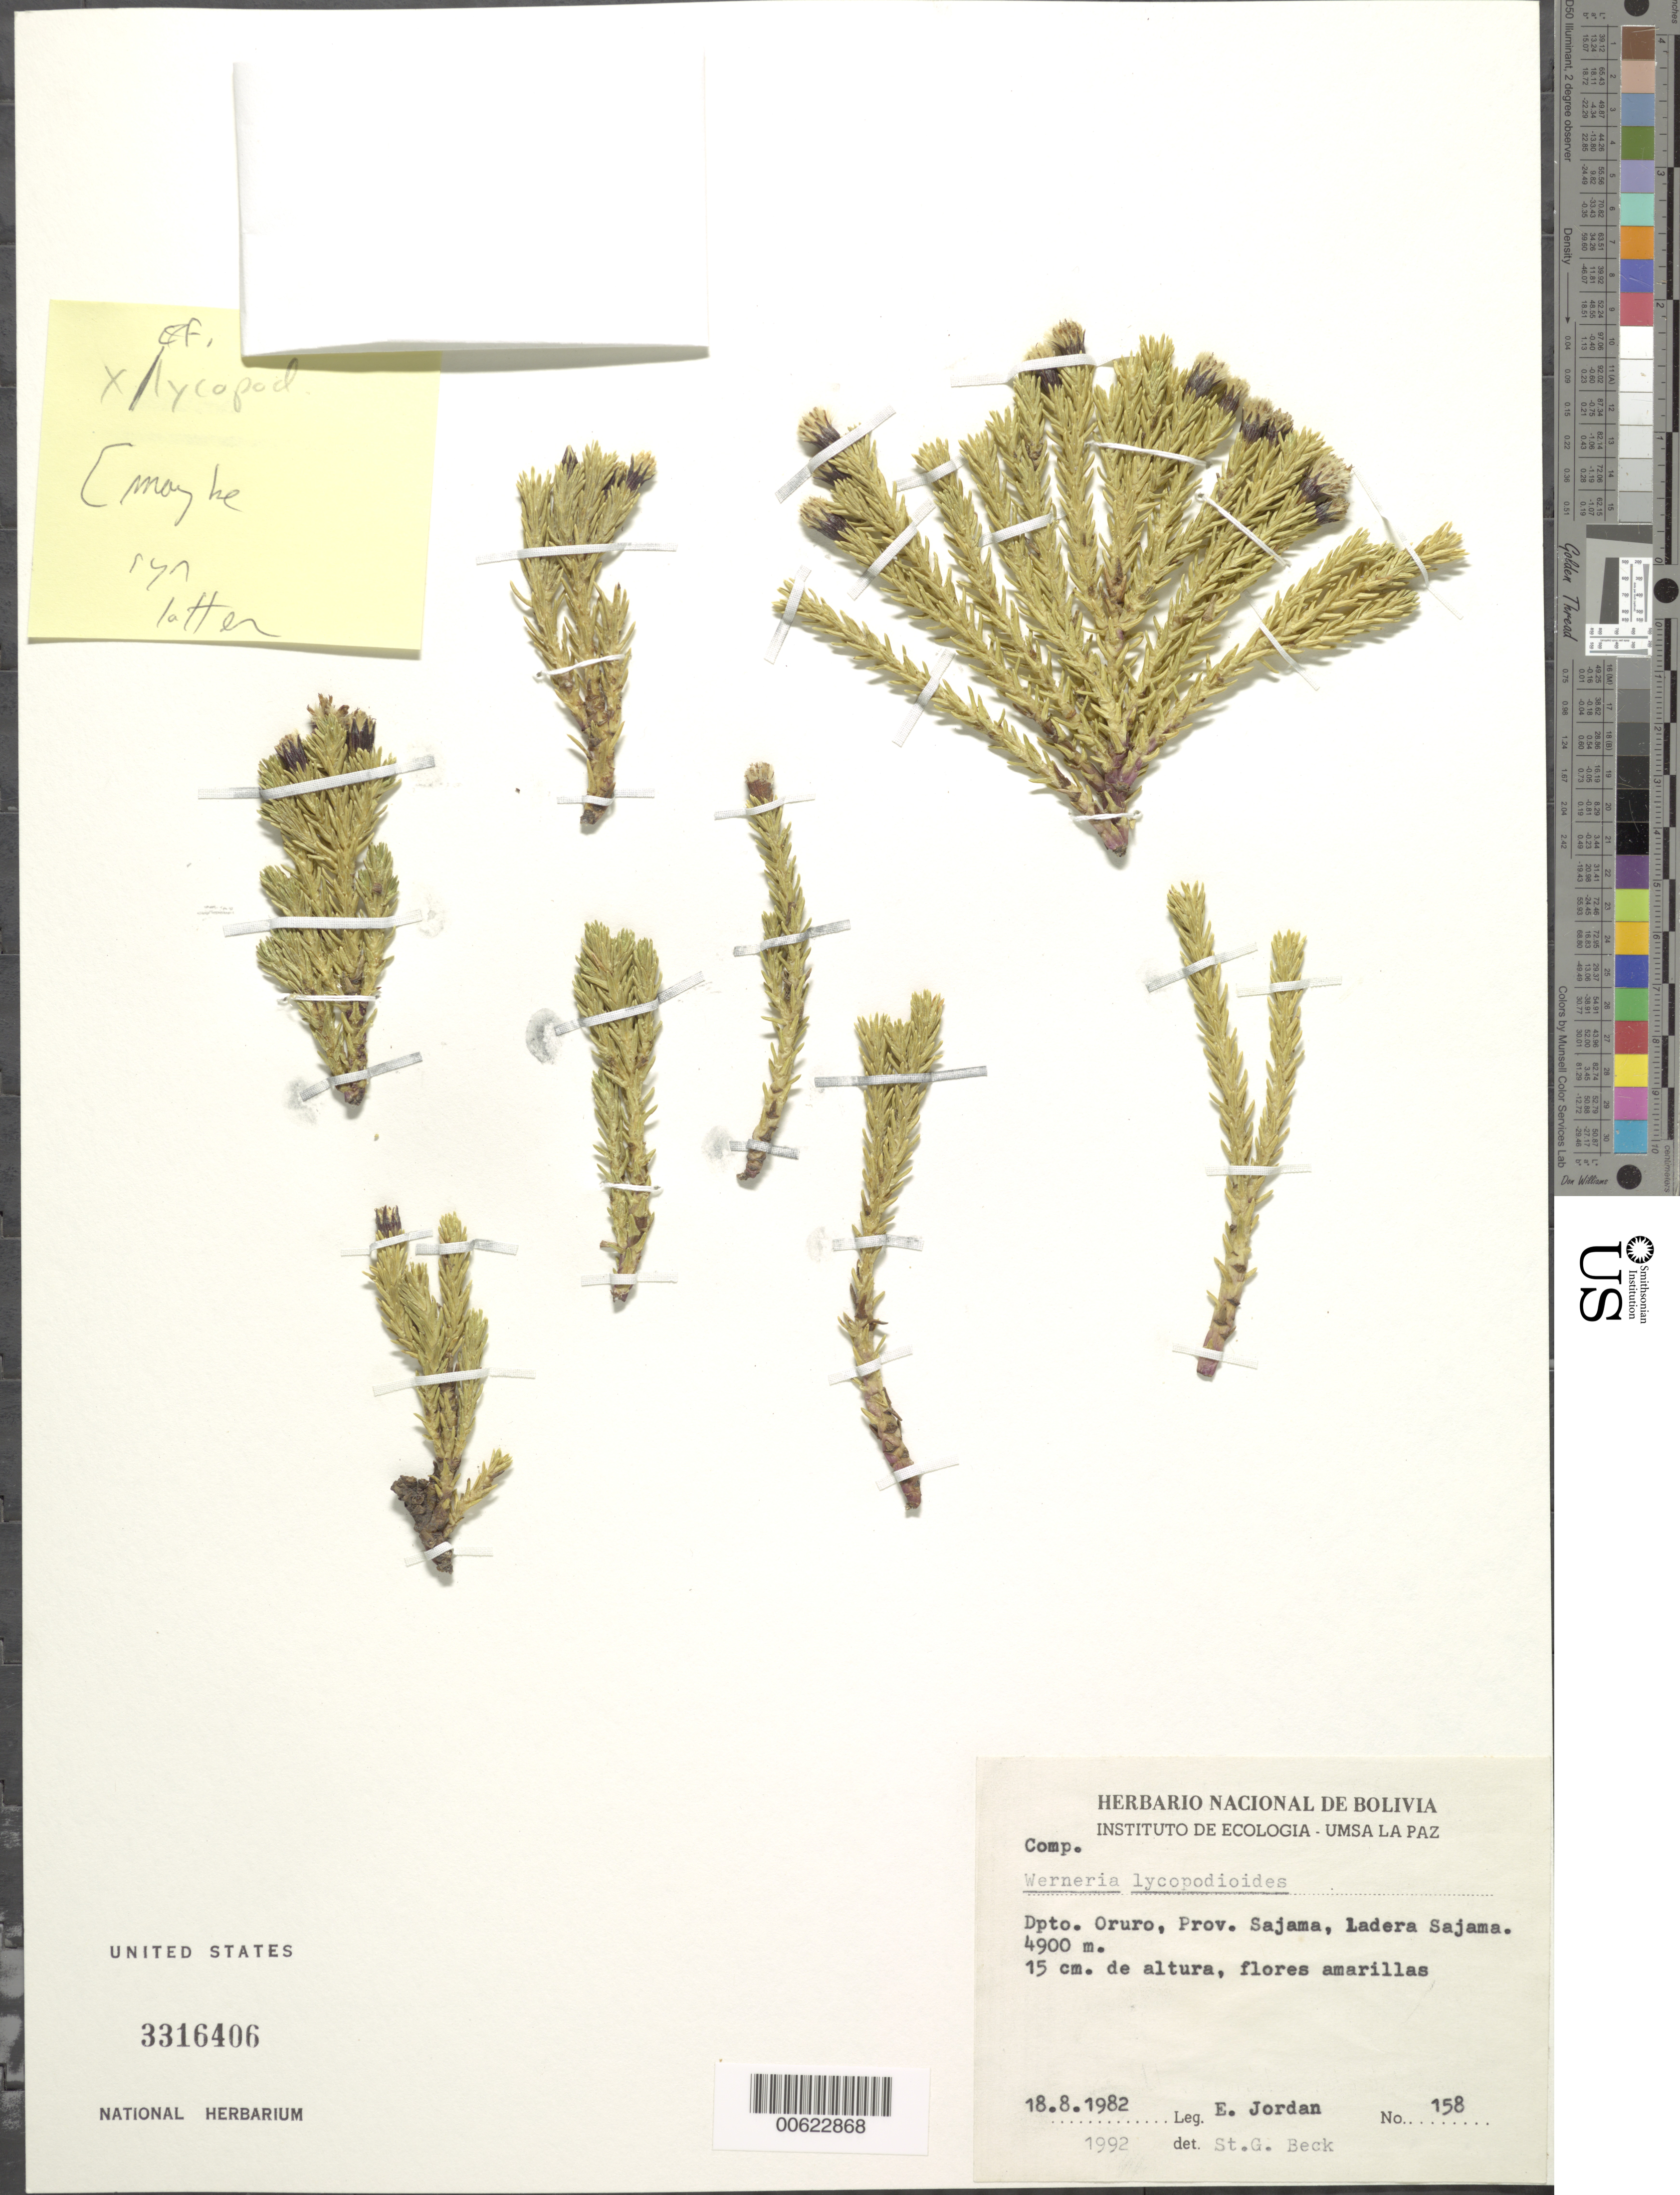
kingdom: Plantae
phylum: Tracheophyta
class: Magnoliopsida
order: Asterales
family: Asteraceae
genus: Xenophyllum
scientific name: Xenophyllum juniperium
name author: (Hieron.) J. Calvo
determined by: Calvo, Joel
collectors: E. Jordan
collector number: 158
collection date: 1982-08-18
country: Bolivia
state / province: Oruro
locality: Sajama: Ladera Sajama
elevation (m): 4900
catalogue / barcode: US 3316406